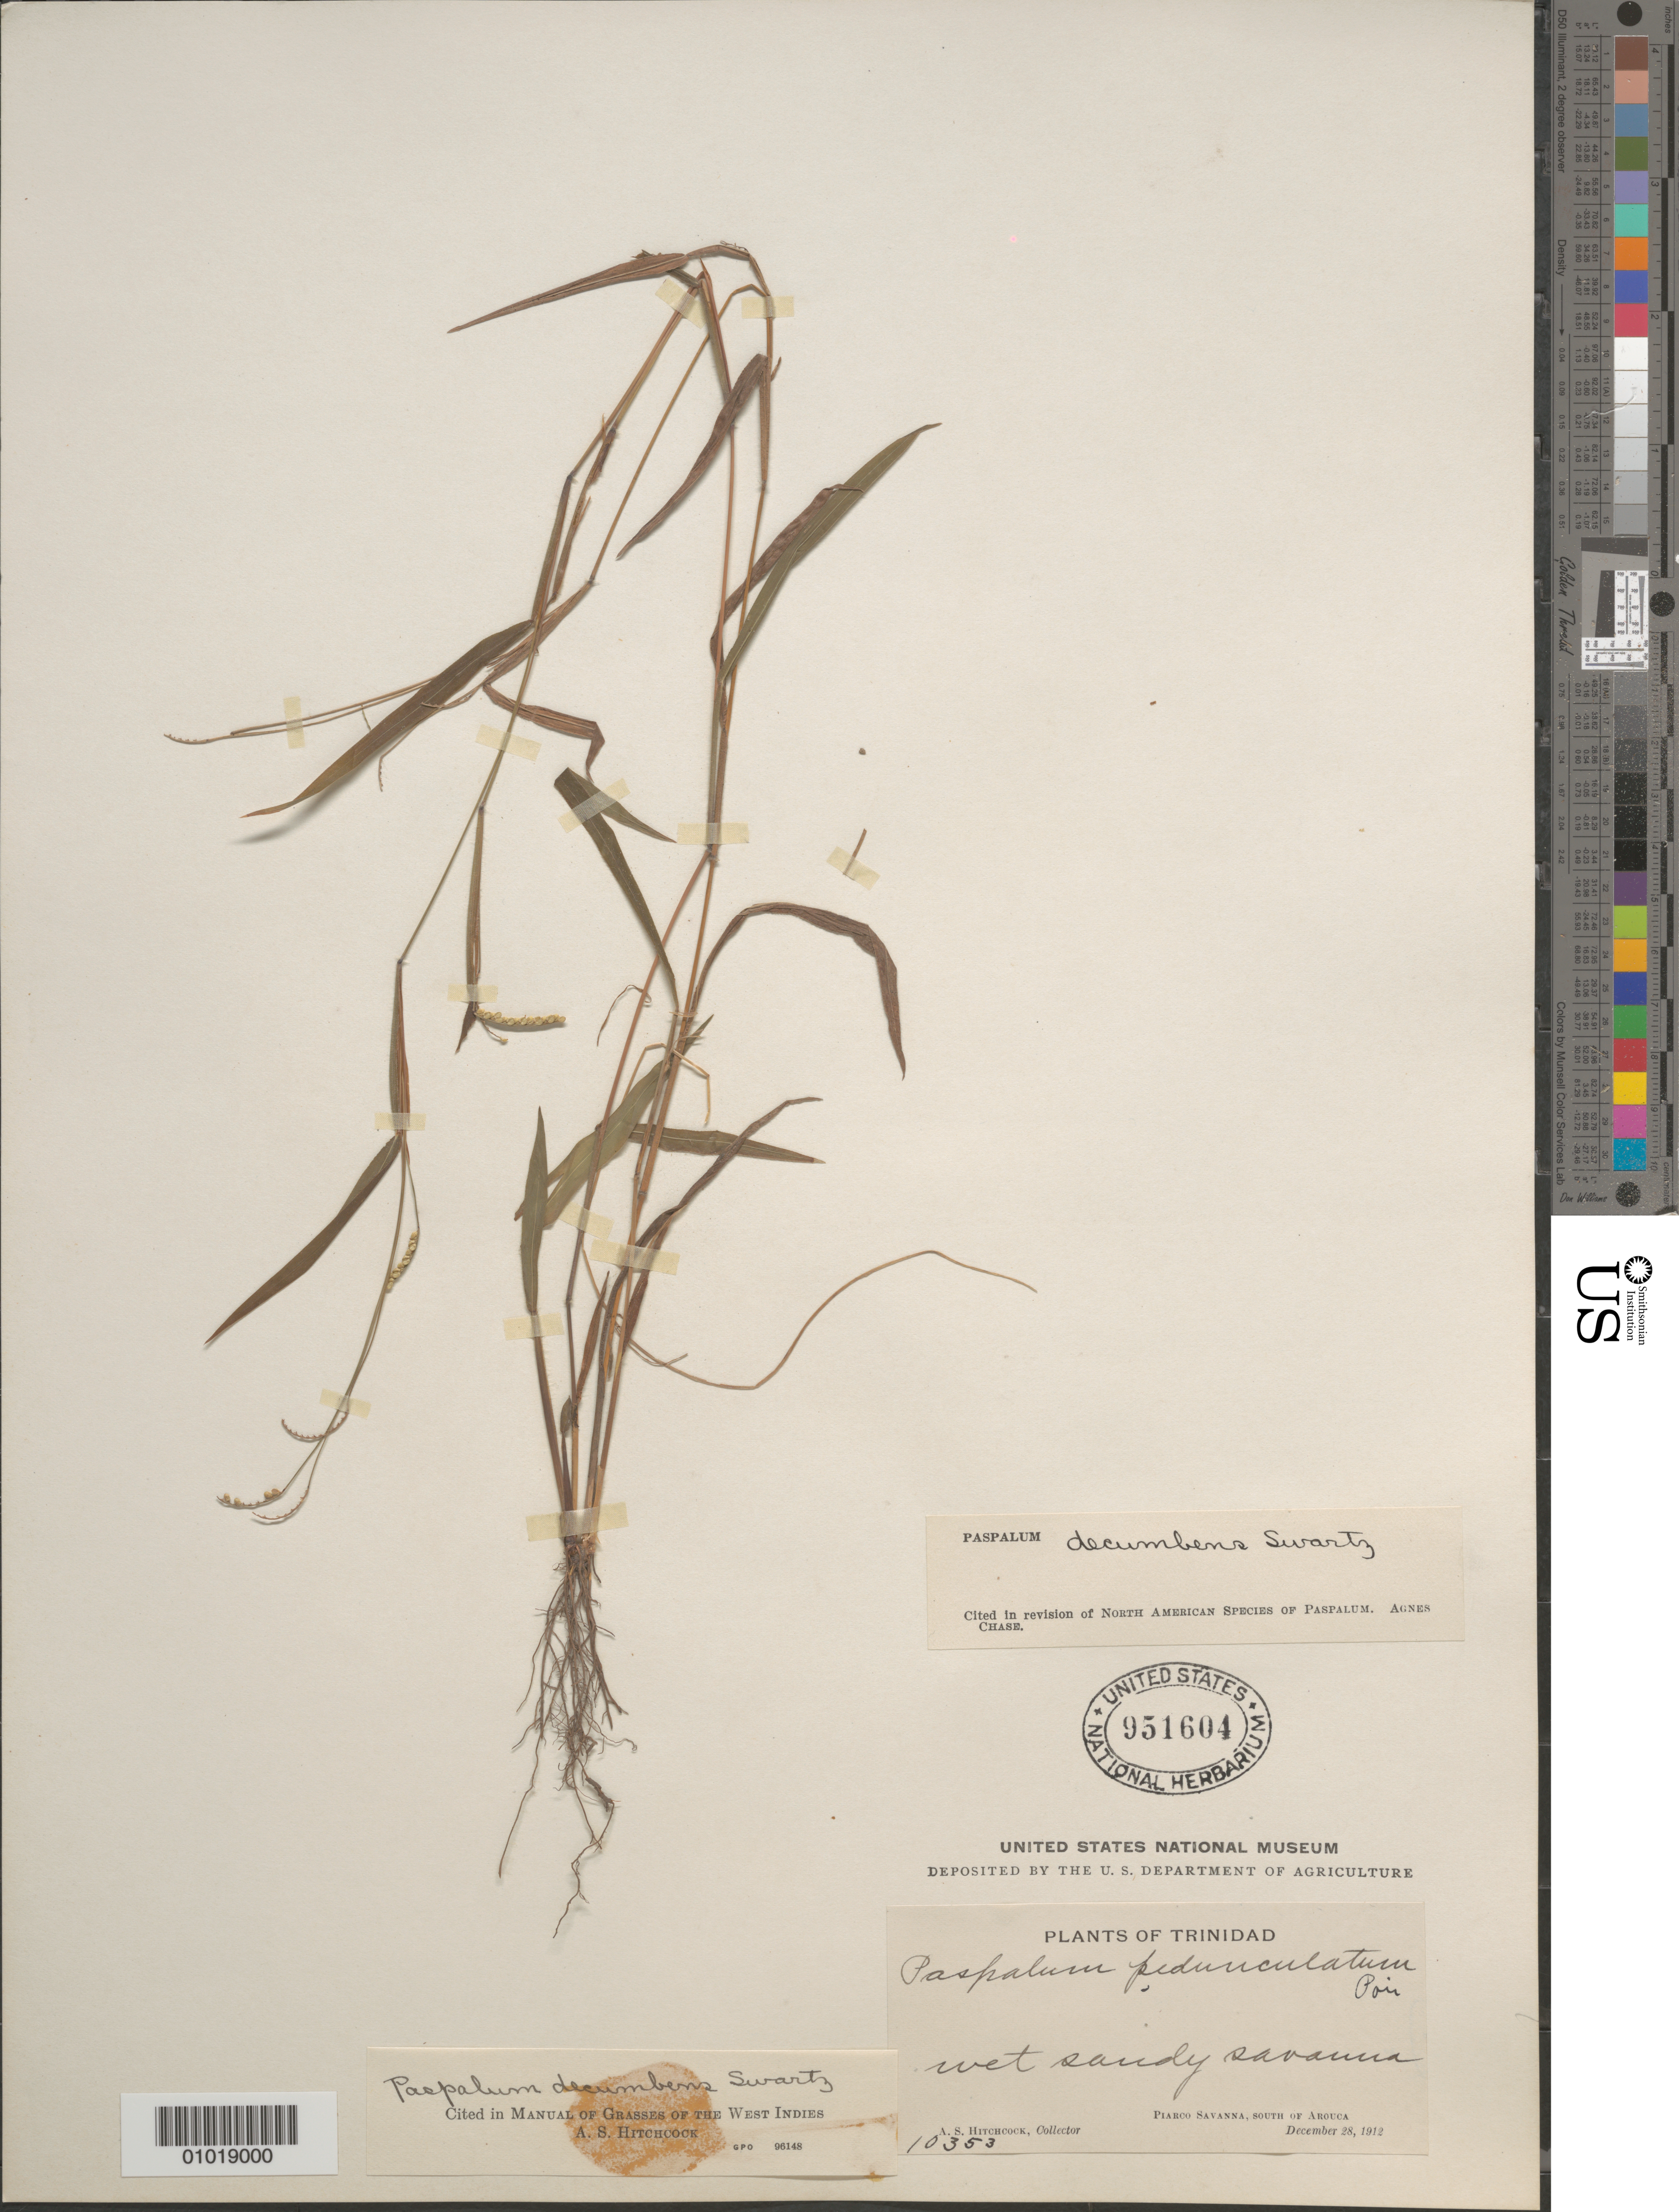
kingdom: Plantae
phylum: Tracheophyta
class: Liliopsida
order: Poales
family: Poaceae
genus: Paspalum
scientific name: Paspalum decumbens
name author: Sw.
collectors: A. S. Hitchcock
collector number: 10353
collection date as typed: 28 Dec 1912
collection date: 1912-12-28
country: Trinidad and Tobago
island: Trinidad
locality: Piarco savanna, S of Arouca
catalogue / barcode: US 951604